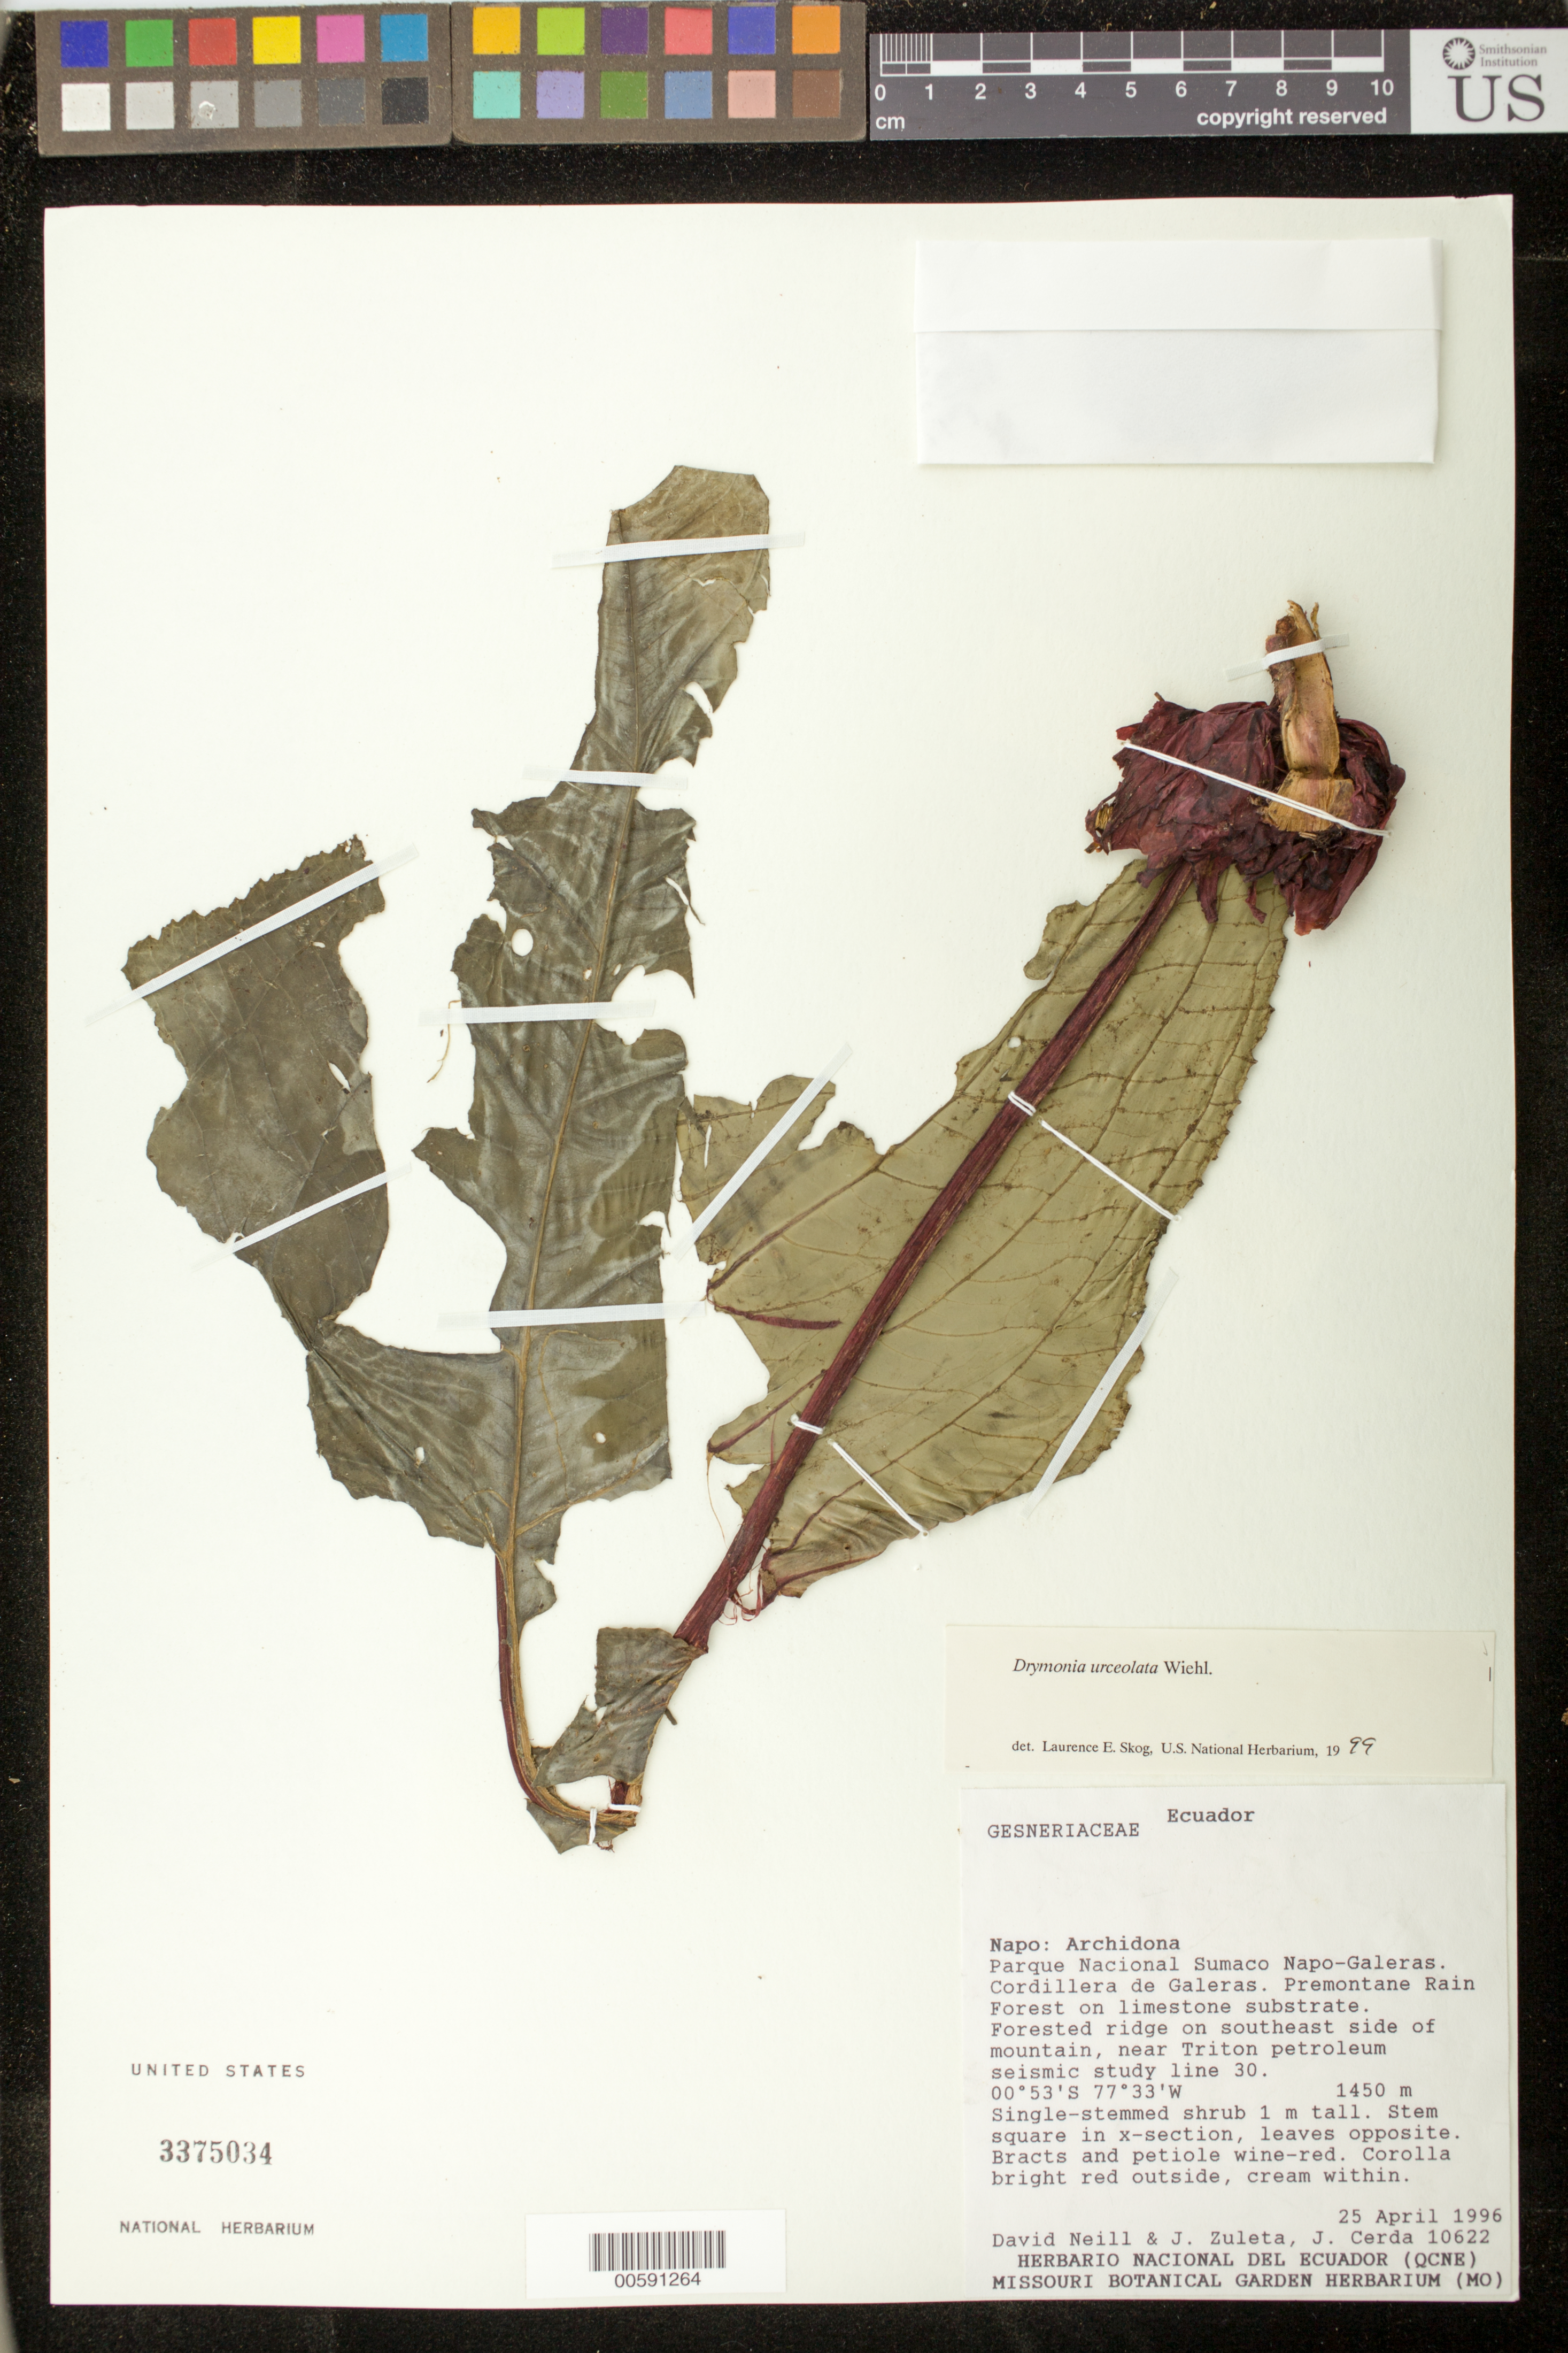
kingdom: Plantae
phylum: Tracheophyta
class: Magnoliopsida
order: Lamiales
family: Gesneriaceae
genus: Drymonia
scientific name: Drymonia urceolata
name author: Wiehler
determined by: Skog, Laurence E.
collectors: D. A. Neill, J. Zuleta & J. Cerda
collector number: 10622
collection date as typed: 25 Apr 1996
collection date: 1996-04-25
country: Ecuador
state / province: Napo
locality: Archidona; Parque Nacional Sumaco Napo-Galeras, Cordillera de Galeras, near Triton seismic study line 30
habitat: Premontane rain forest on limestone substrate, forested ridge on southeast side of mountain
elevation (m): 1450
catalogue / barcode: US 3375034